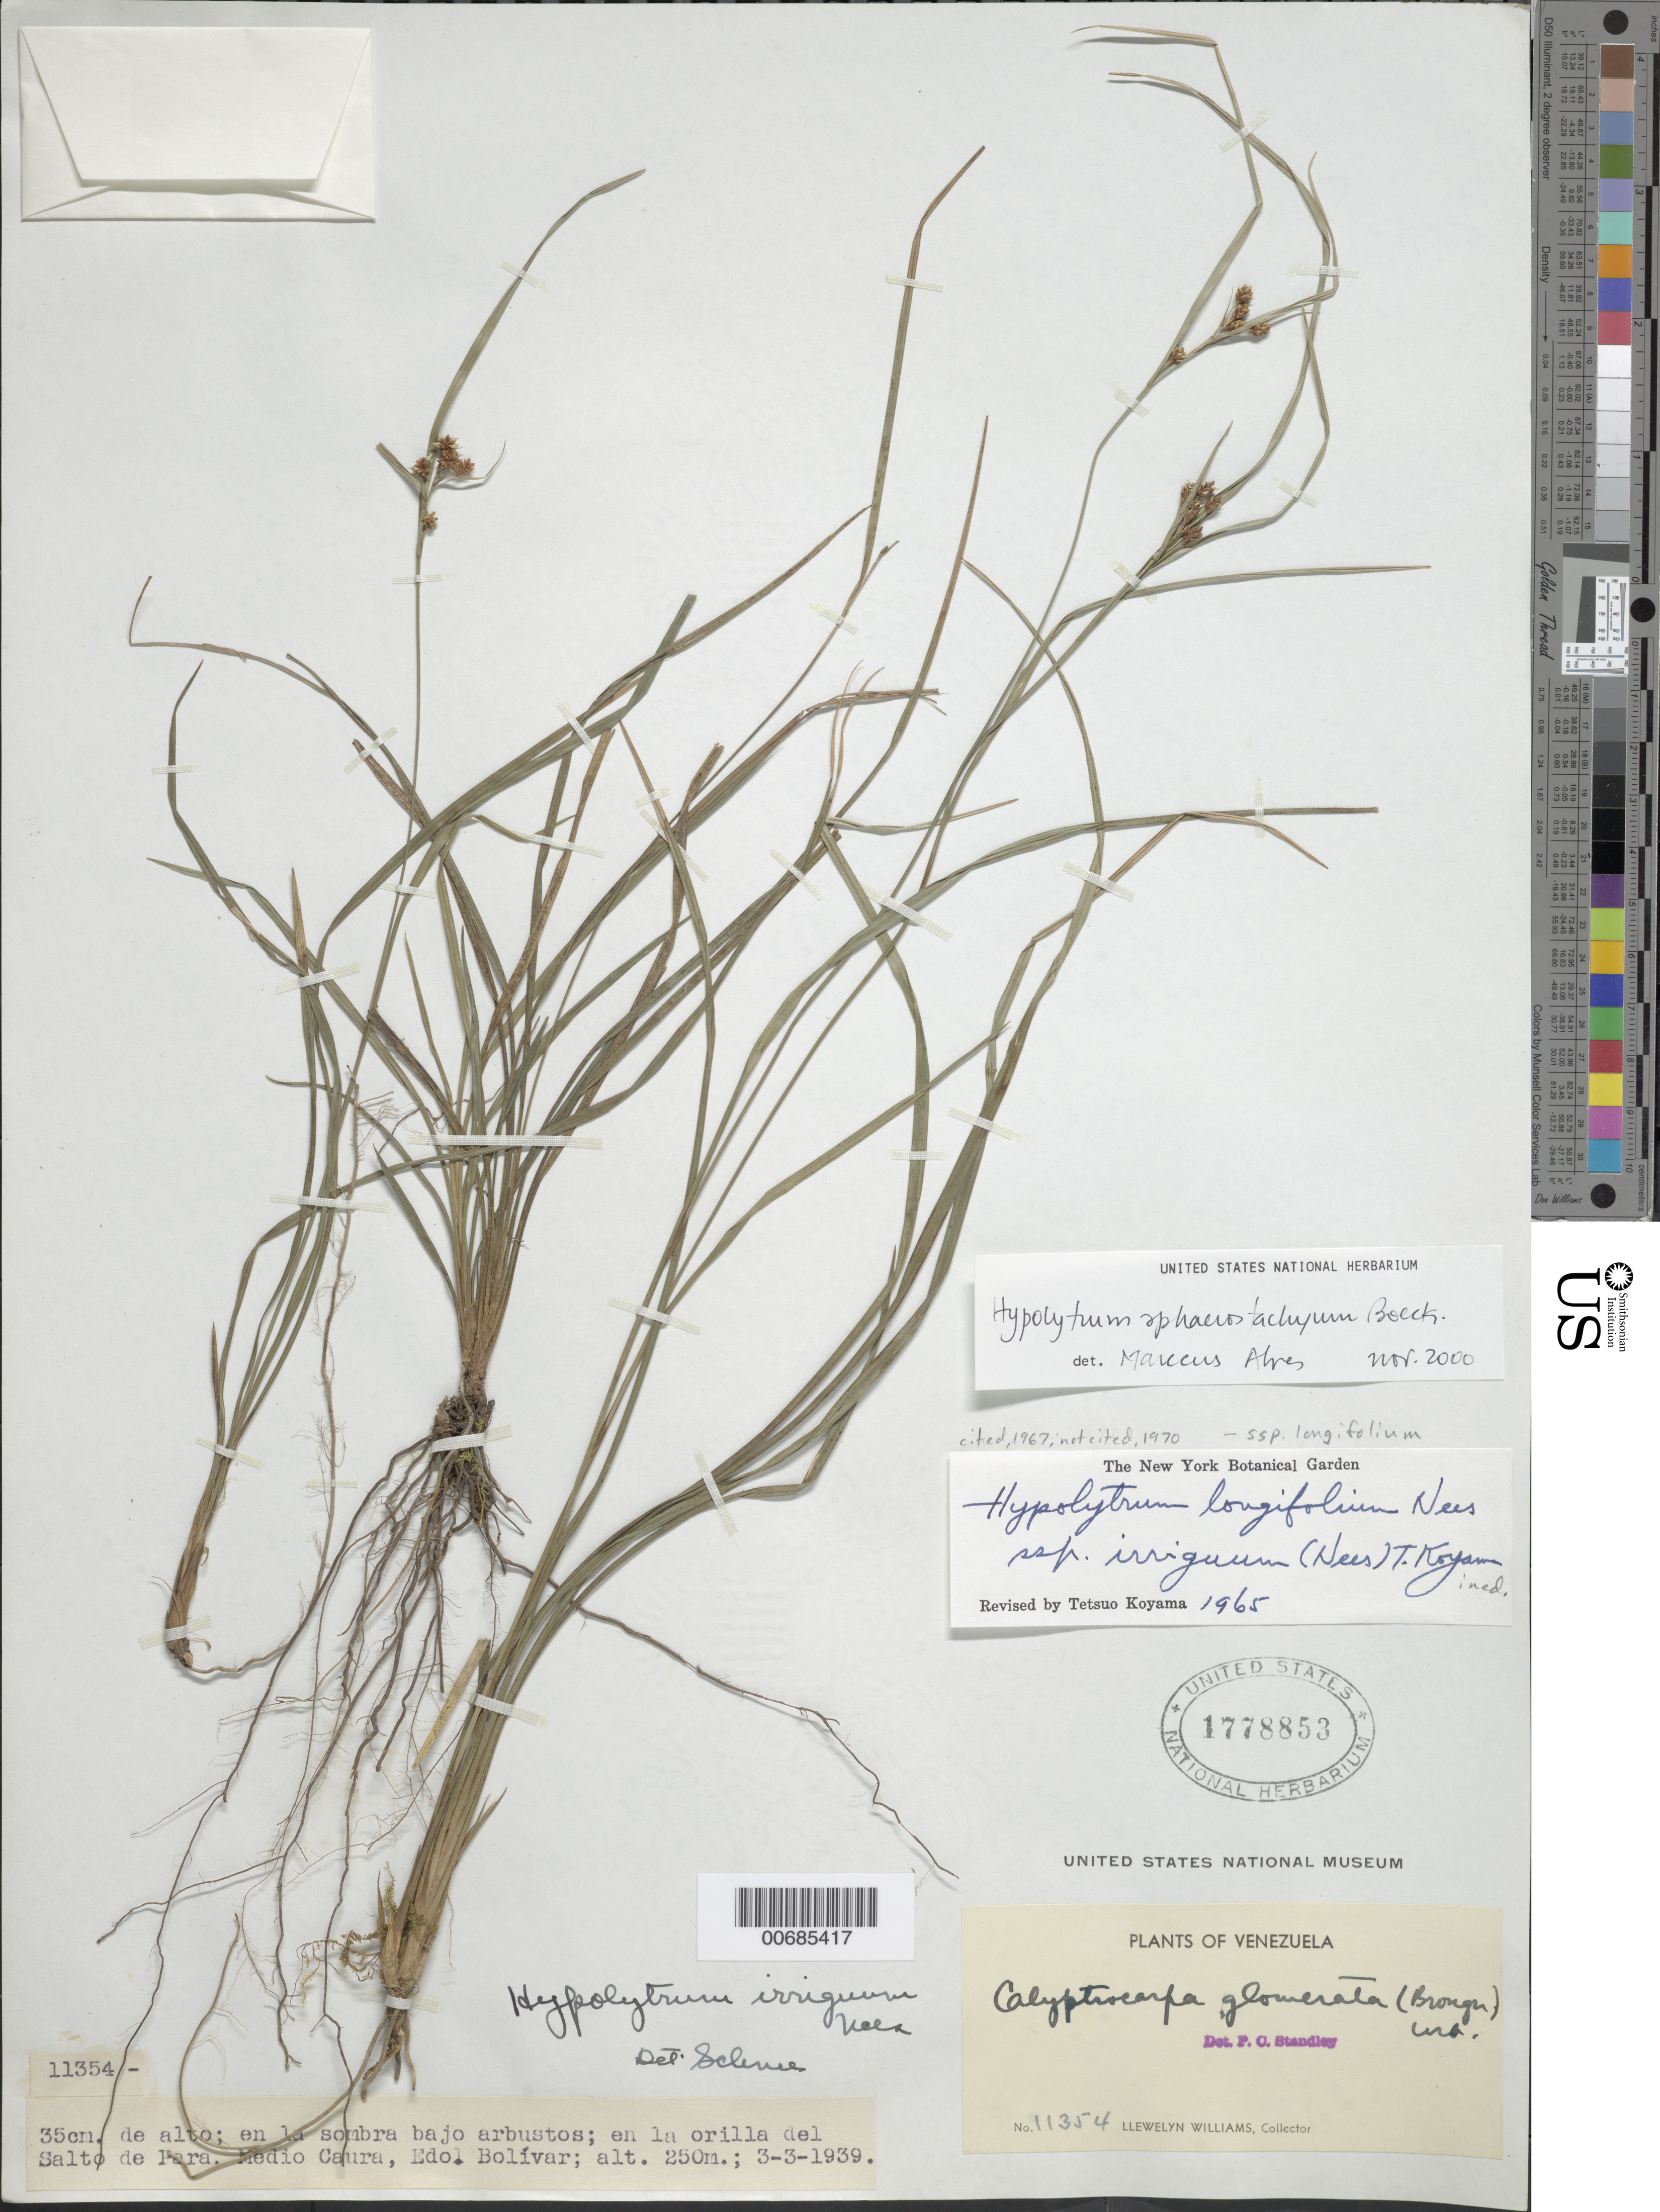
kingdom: Plantae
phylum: Tracheophyta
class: Liliopsida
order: Poales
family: Cyperaceae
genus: Hypolytrum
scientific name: Hypolytrum sphaerostachyum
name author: Boeckeler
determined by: Alves, M. V. da S.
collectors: Ll. Williams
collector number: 11354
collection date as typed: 3-Mar-39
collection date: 1939-03-03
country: Venezuela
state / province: Bolívar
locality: Salto de Para, Medio Caura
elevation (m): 250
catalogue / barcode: US 1778853